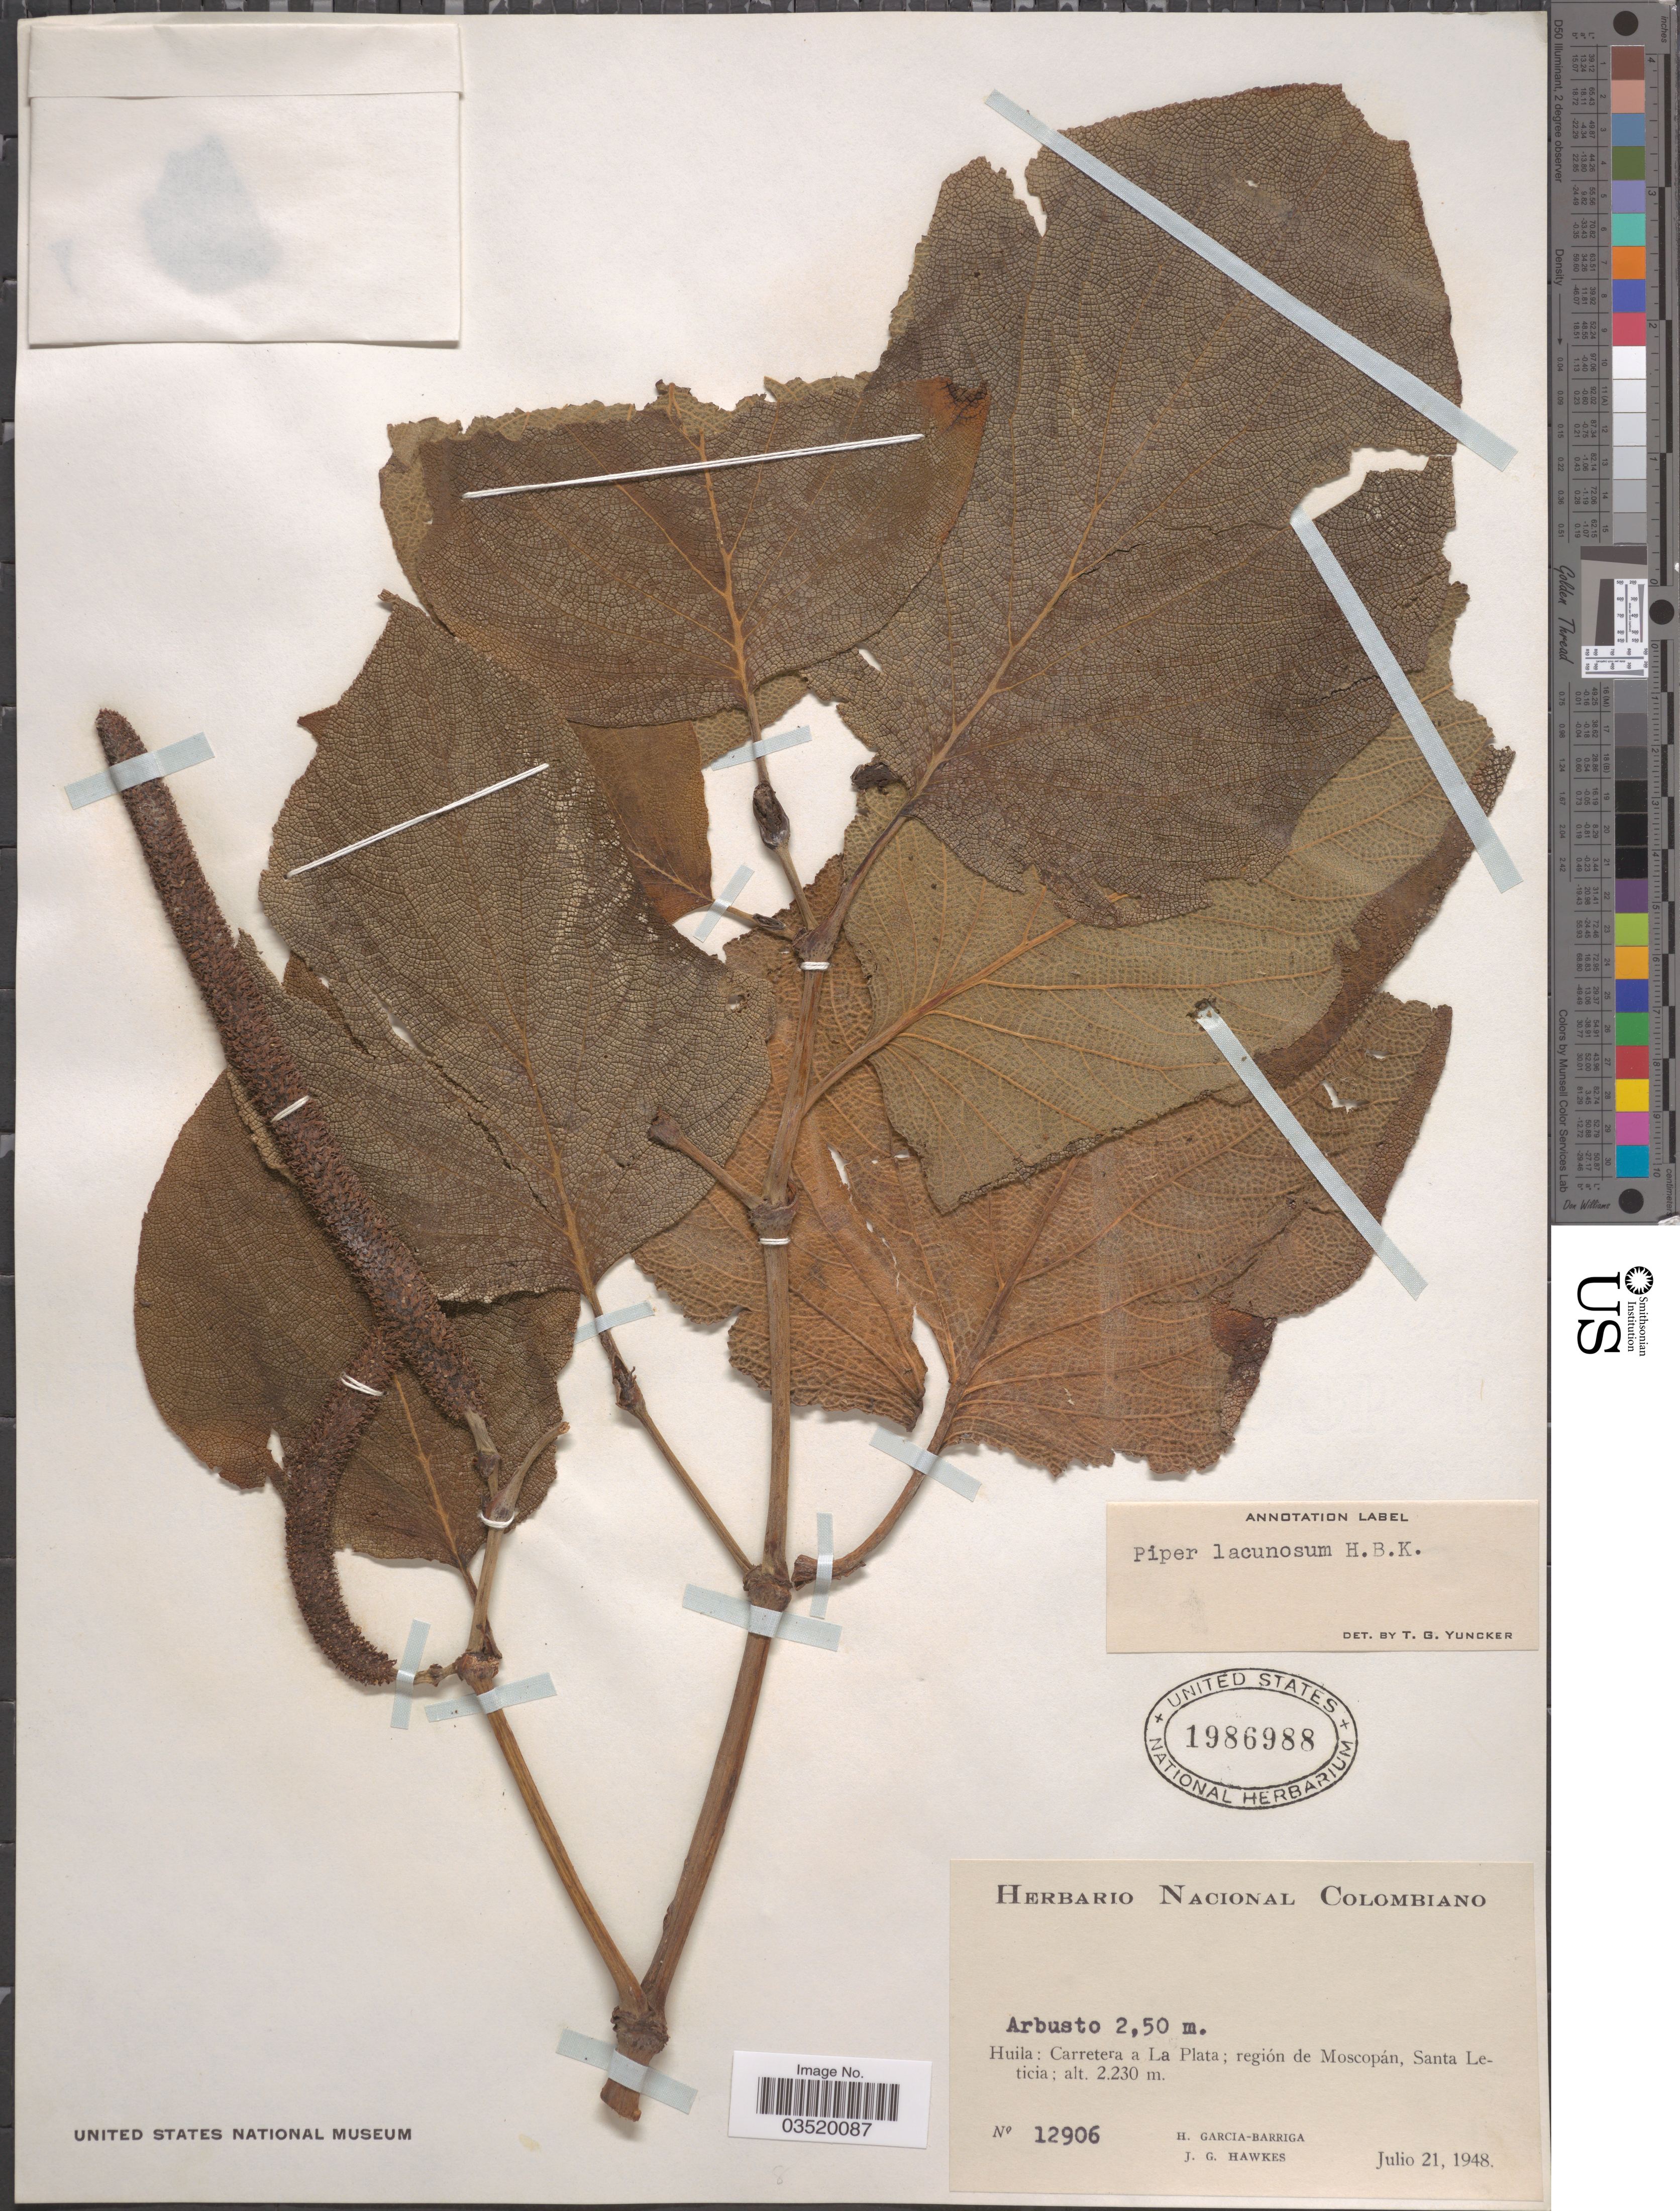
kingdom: Plantae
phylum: Tracheophyta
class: Magnoliopsida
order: Piperales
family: Piperaceae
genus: Piper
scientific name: Piper lacunosum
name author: Kunth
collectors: H. García Barriga & J. Hawkes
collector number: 12906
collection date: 1948-07-21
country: Colombia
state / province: Huila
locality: Carretera a La Plata; región de Moscopán, Santa Leticia.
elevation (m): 2230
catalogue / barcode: US 1986988